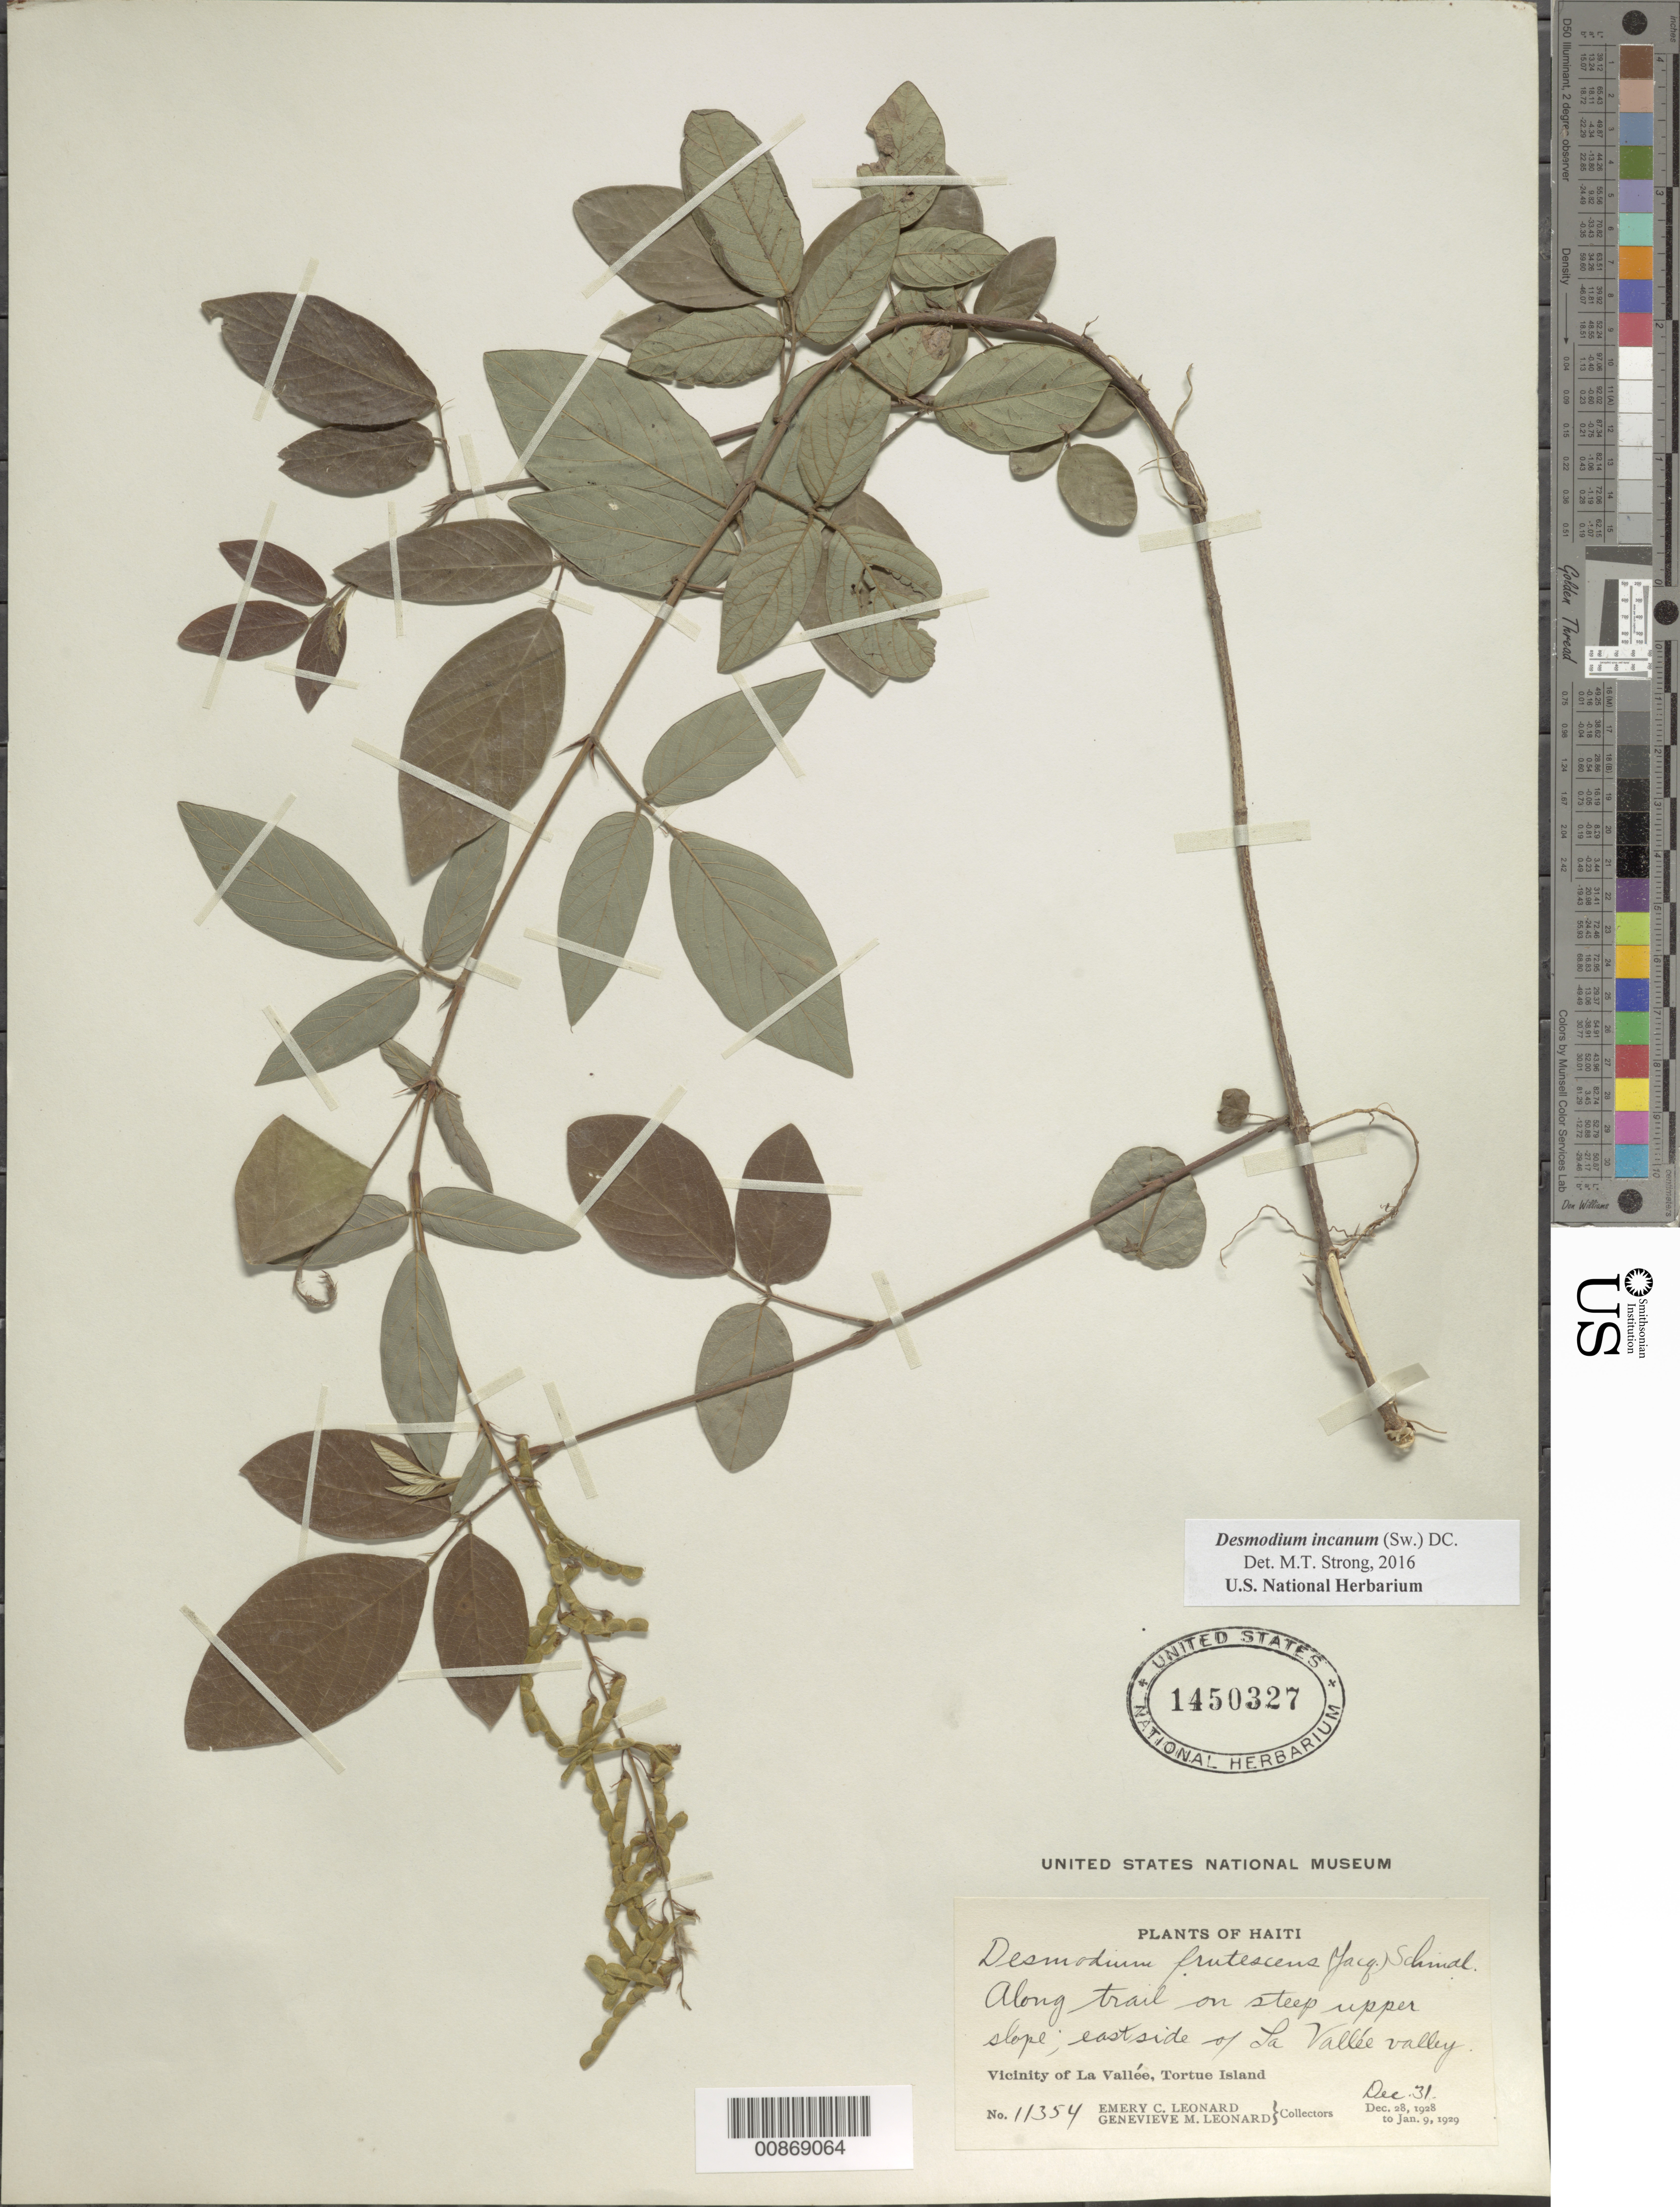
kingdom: Plantae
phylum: Tracheophyta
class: Magnoliopsida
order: Fabales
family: Fabaceae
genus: Desmodium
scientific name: Desmodium incanum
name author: (Sw.) DC.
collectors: E. C. Leonard & G. M. Leonard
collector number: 11354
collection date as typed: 31 Dec 1928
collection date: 1928-12-31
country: Haiti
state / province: Nord-Óuest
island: Île de la Tortue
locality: Vicinity of La Vallée, Tortue Island. East side of La Vallée valley.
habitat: Along trail on steep upper slope.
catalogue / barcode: US 1450327